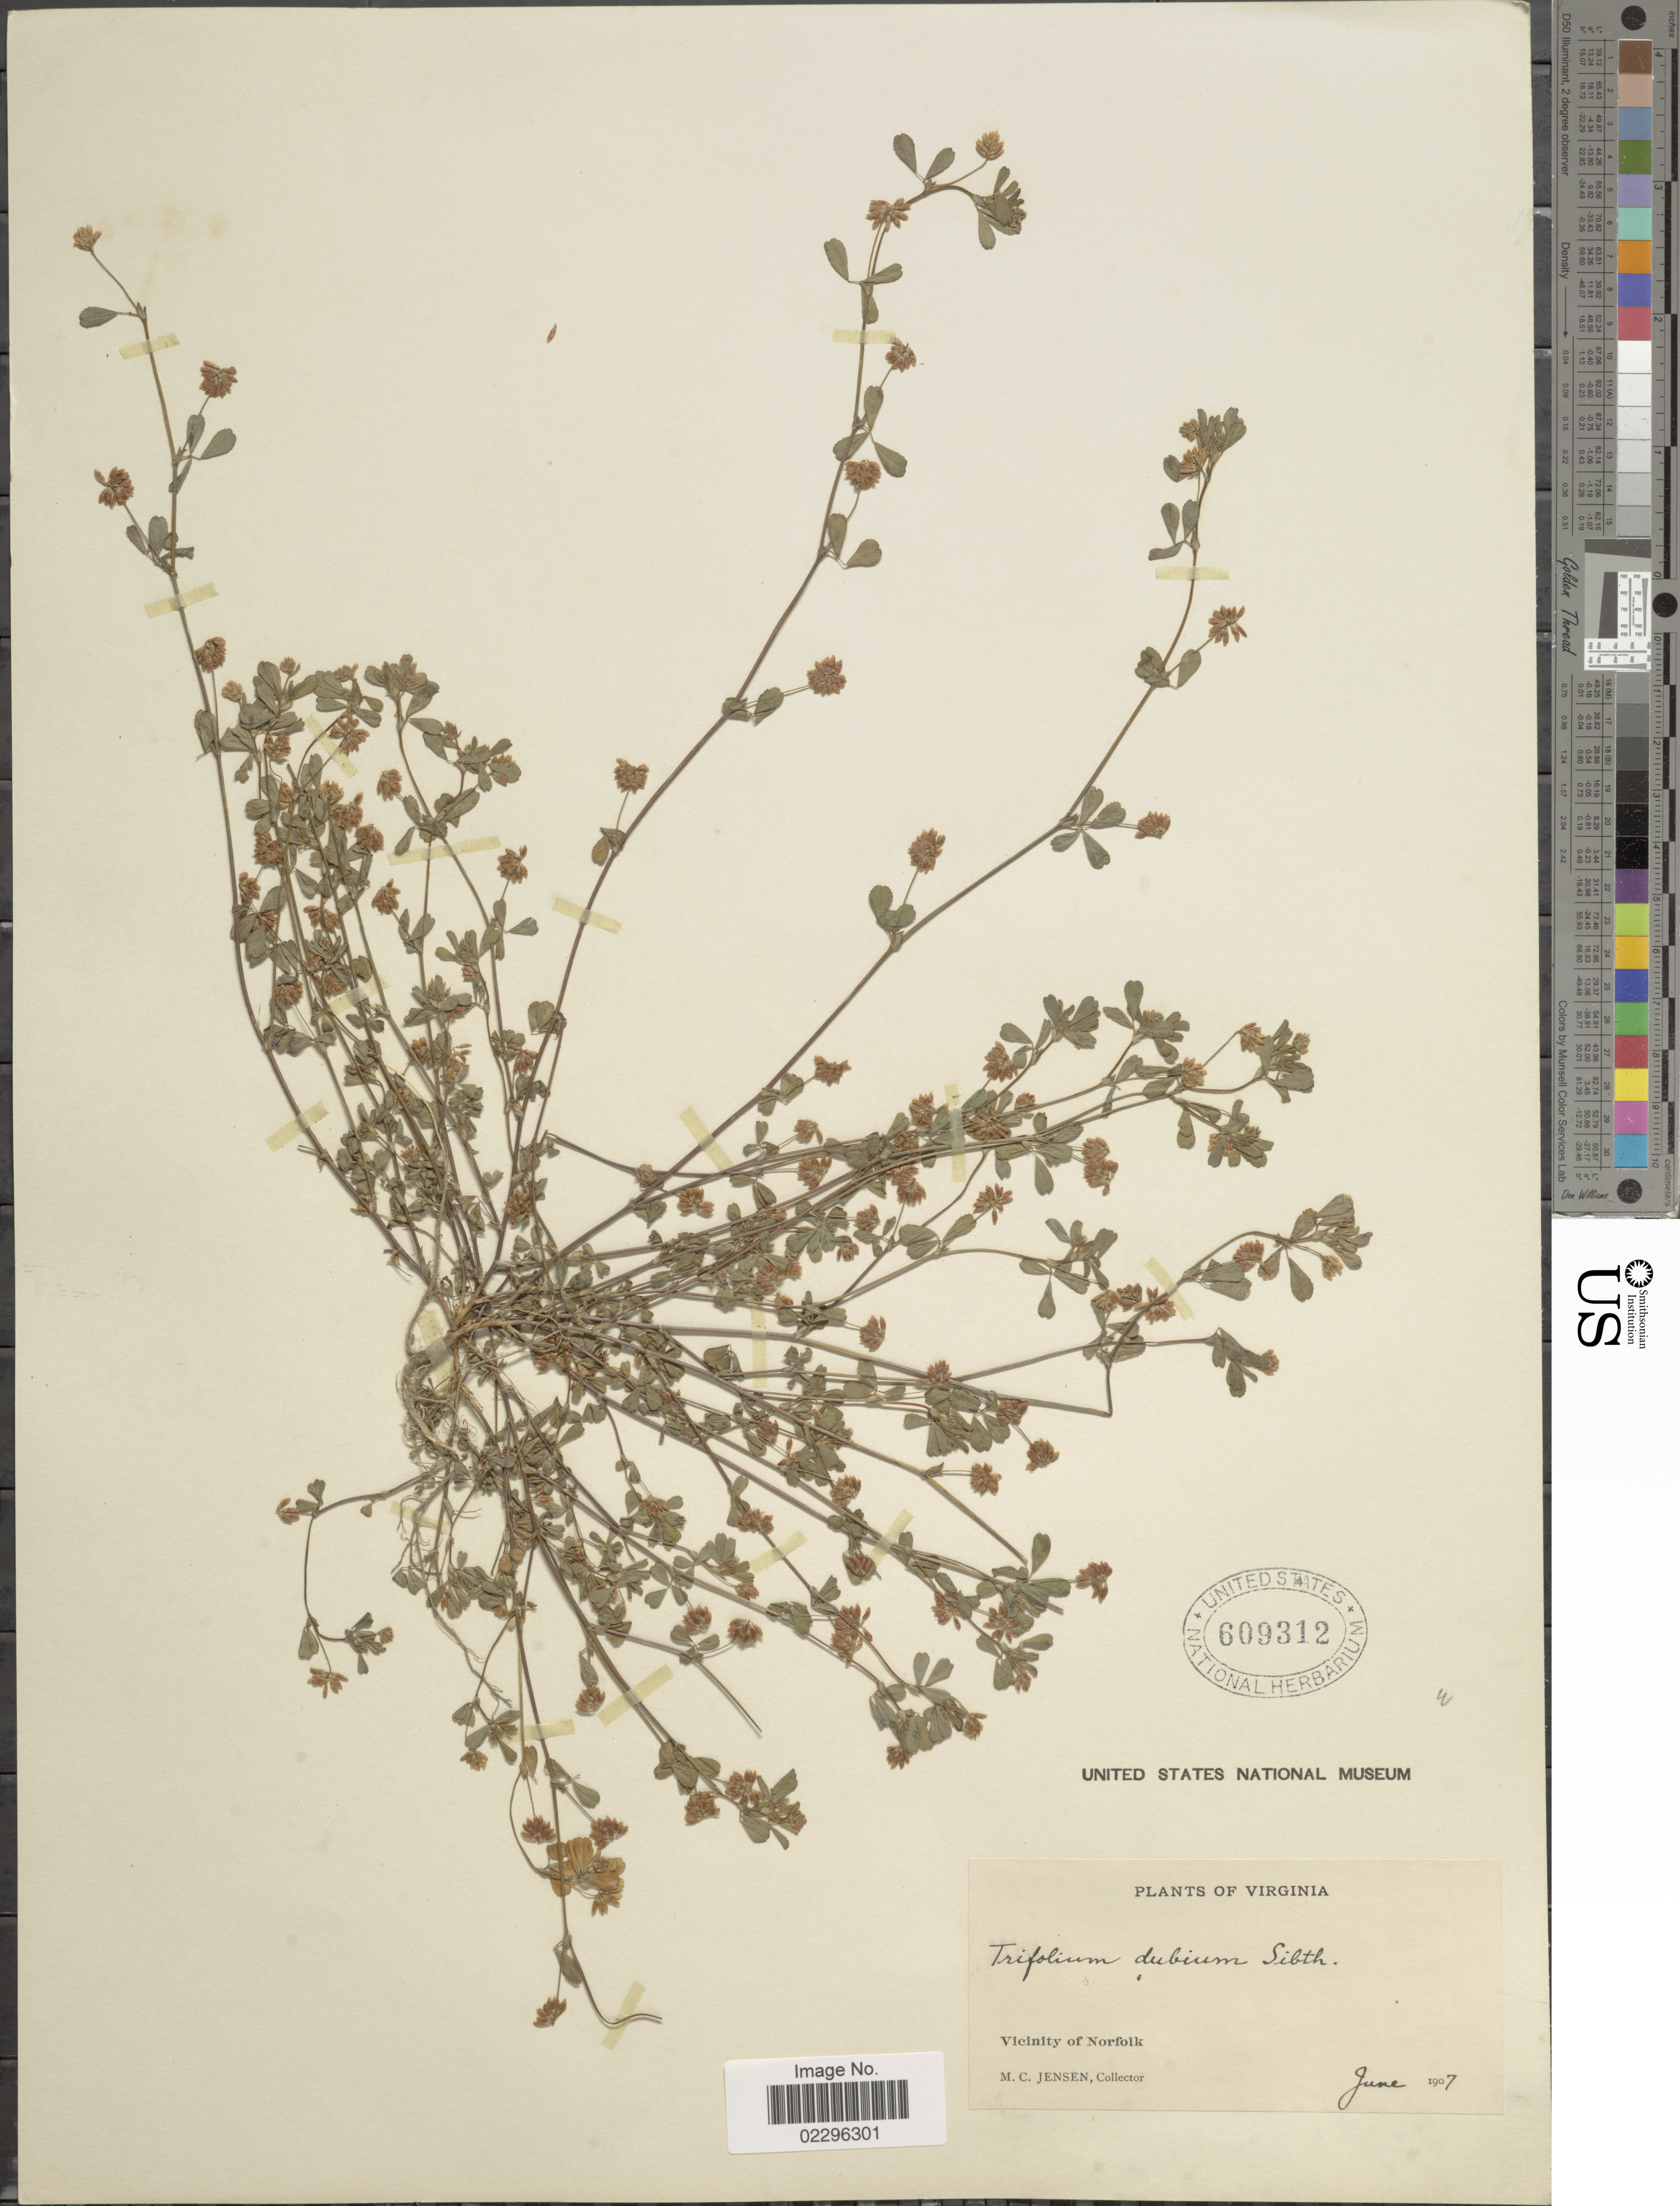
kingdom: Plantae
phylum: Tracheophyta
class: Magnoliopsida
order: Fabales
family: Fabaceae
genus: Trifolium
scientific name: Trifolium dubium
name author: Sibth.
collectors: M. C. Jensen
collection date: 1907-06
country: United States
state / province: Virginia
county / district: City of Norfolk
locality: Vicinity of Norfolk.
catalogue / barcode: US 609312